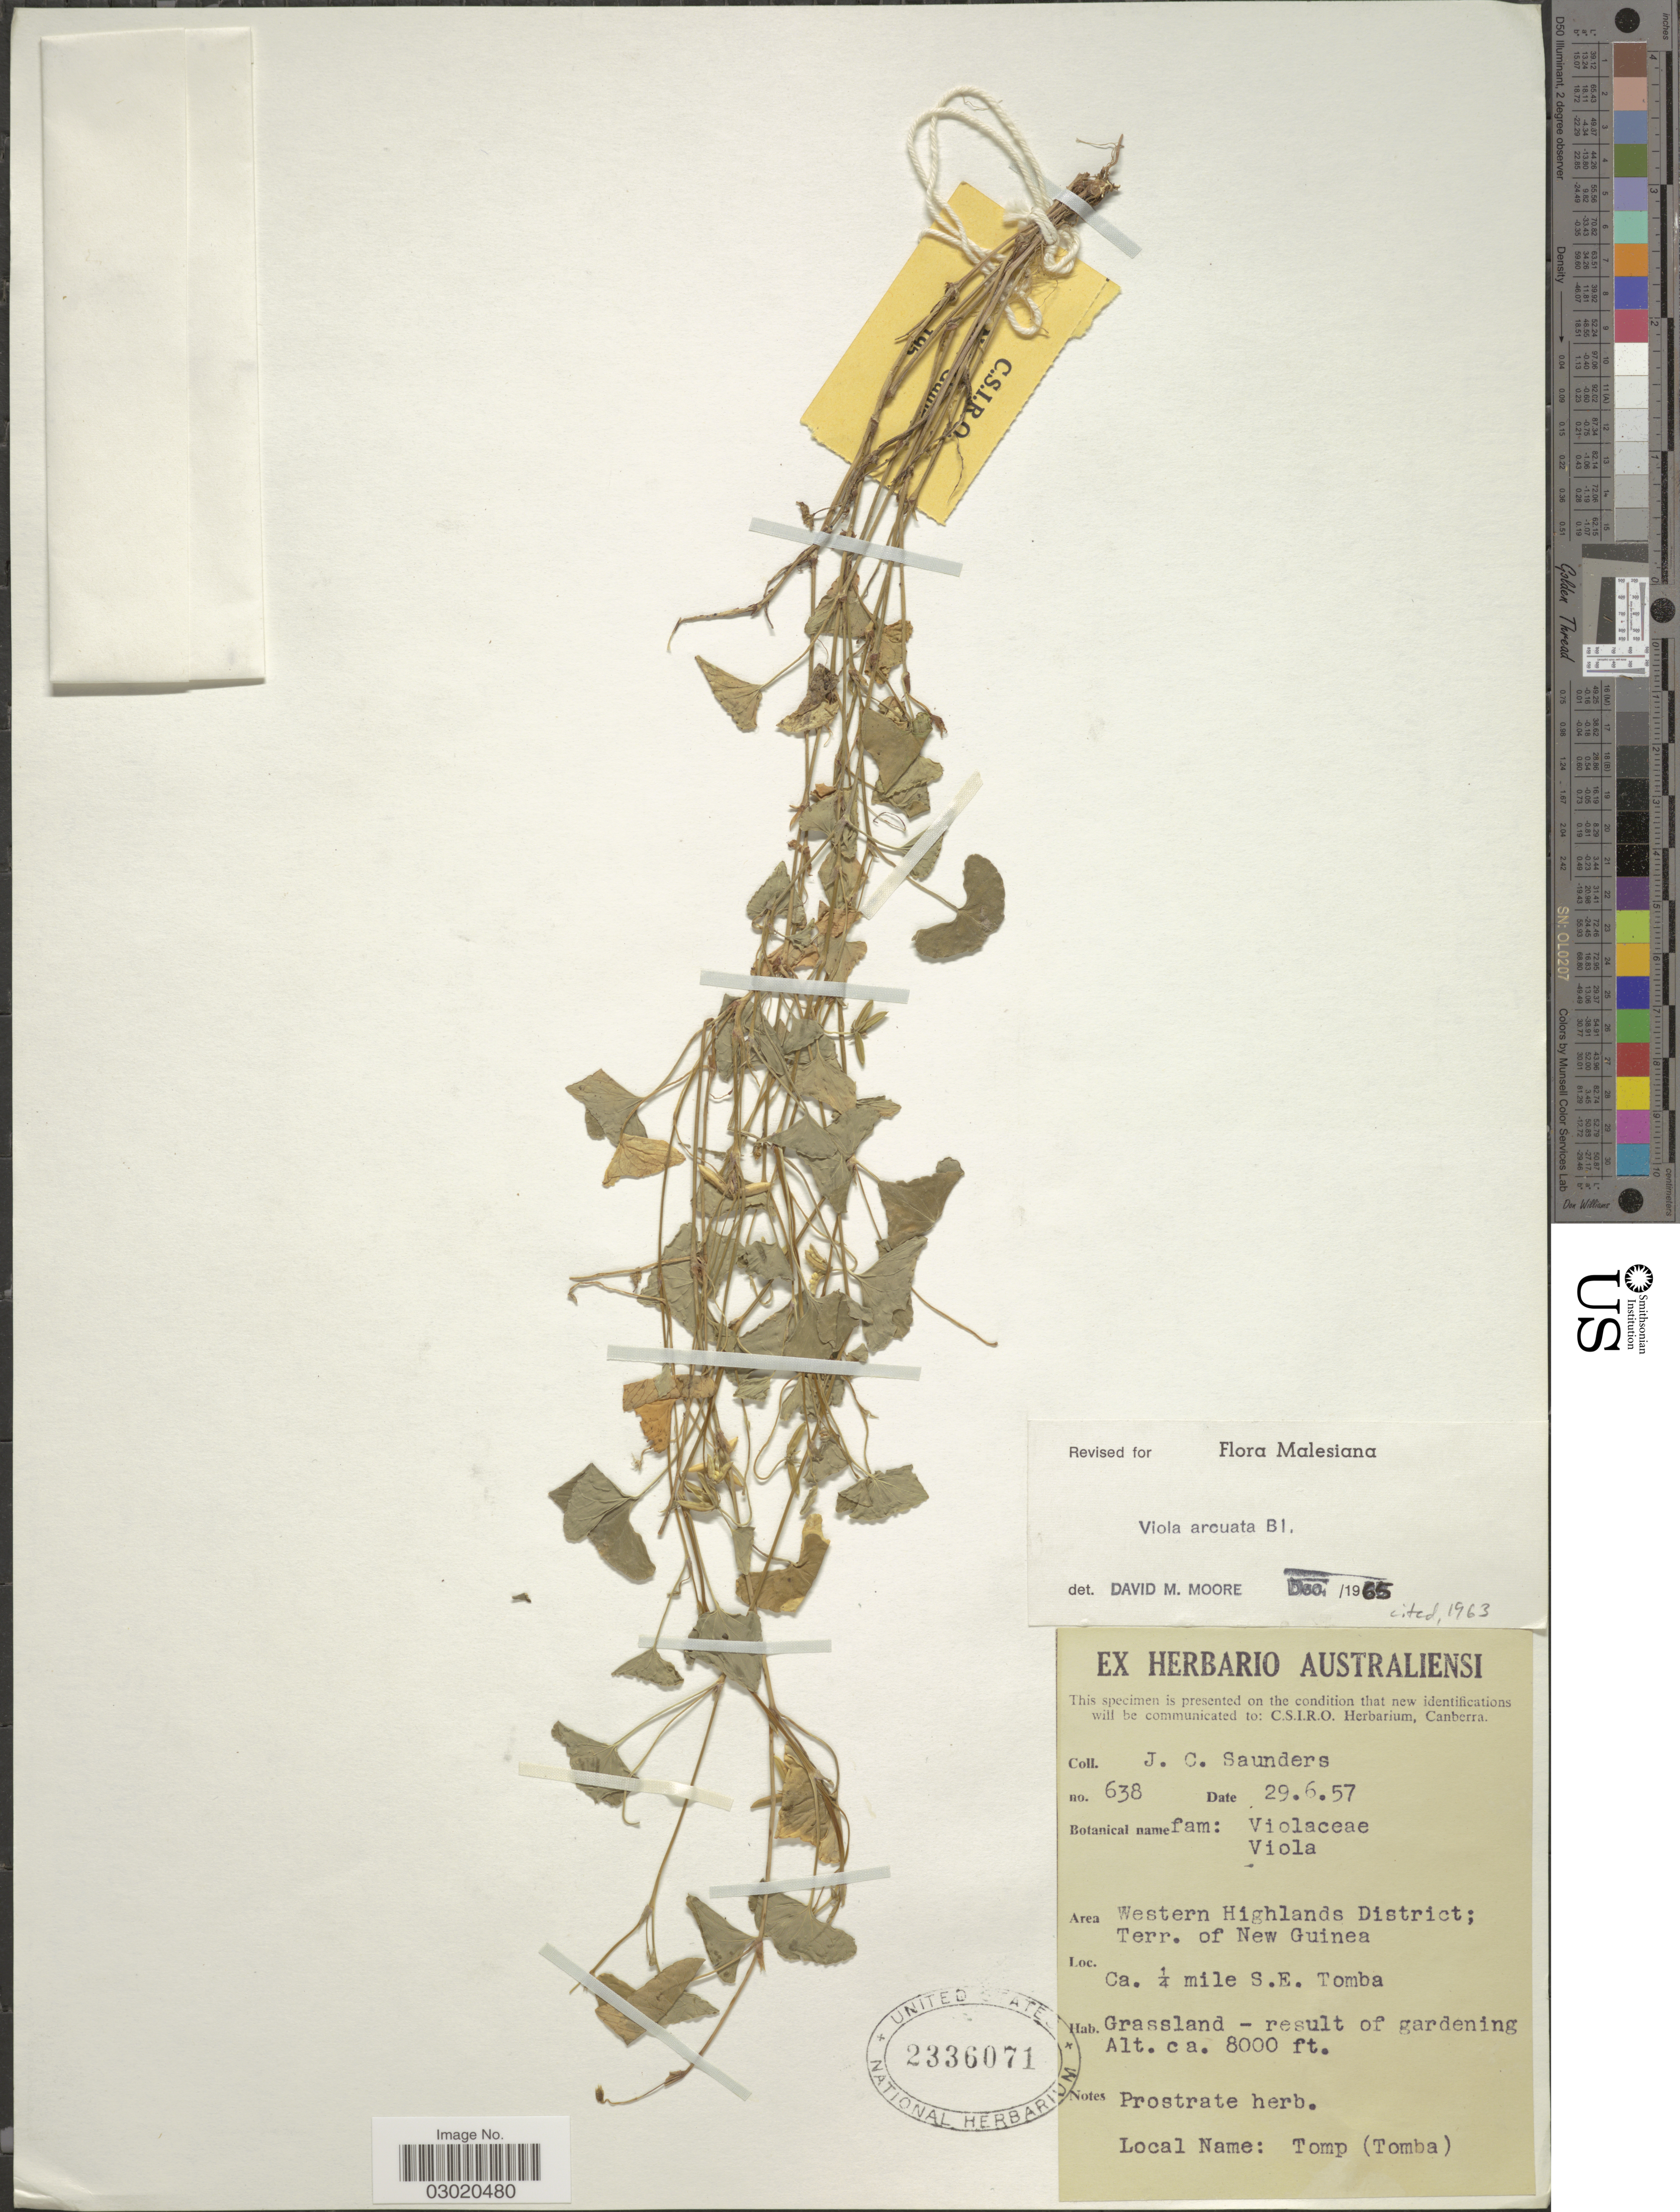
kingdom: Plantae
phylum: Tracheophyta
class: Magnoliopsida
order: Malpighiales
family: Violaceae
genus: Viola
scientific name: Viola arcuata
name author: Blume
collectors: J. C. Saunders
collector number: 638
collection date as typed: Transcribed d/m/y: 29/6/57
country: Papua New Guinea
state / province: Western Highlands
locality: Terr. of New Guinea. Ca. ¼ mile S.E. Tomba.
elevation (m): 2438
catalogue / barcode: US 2336071